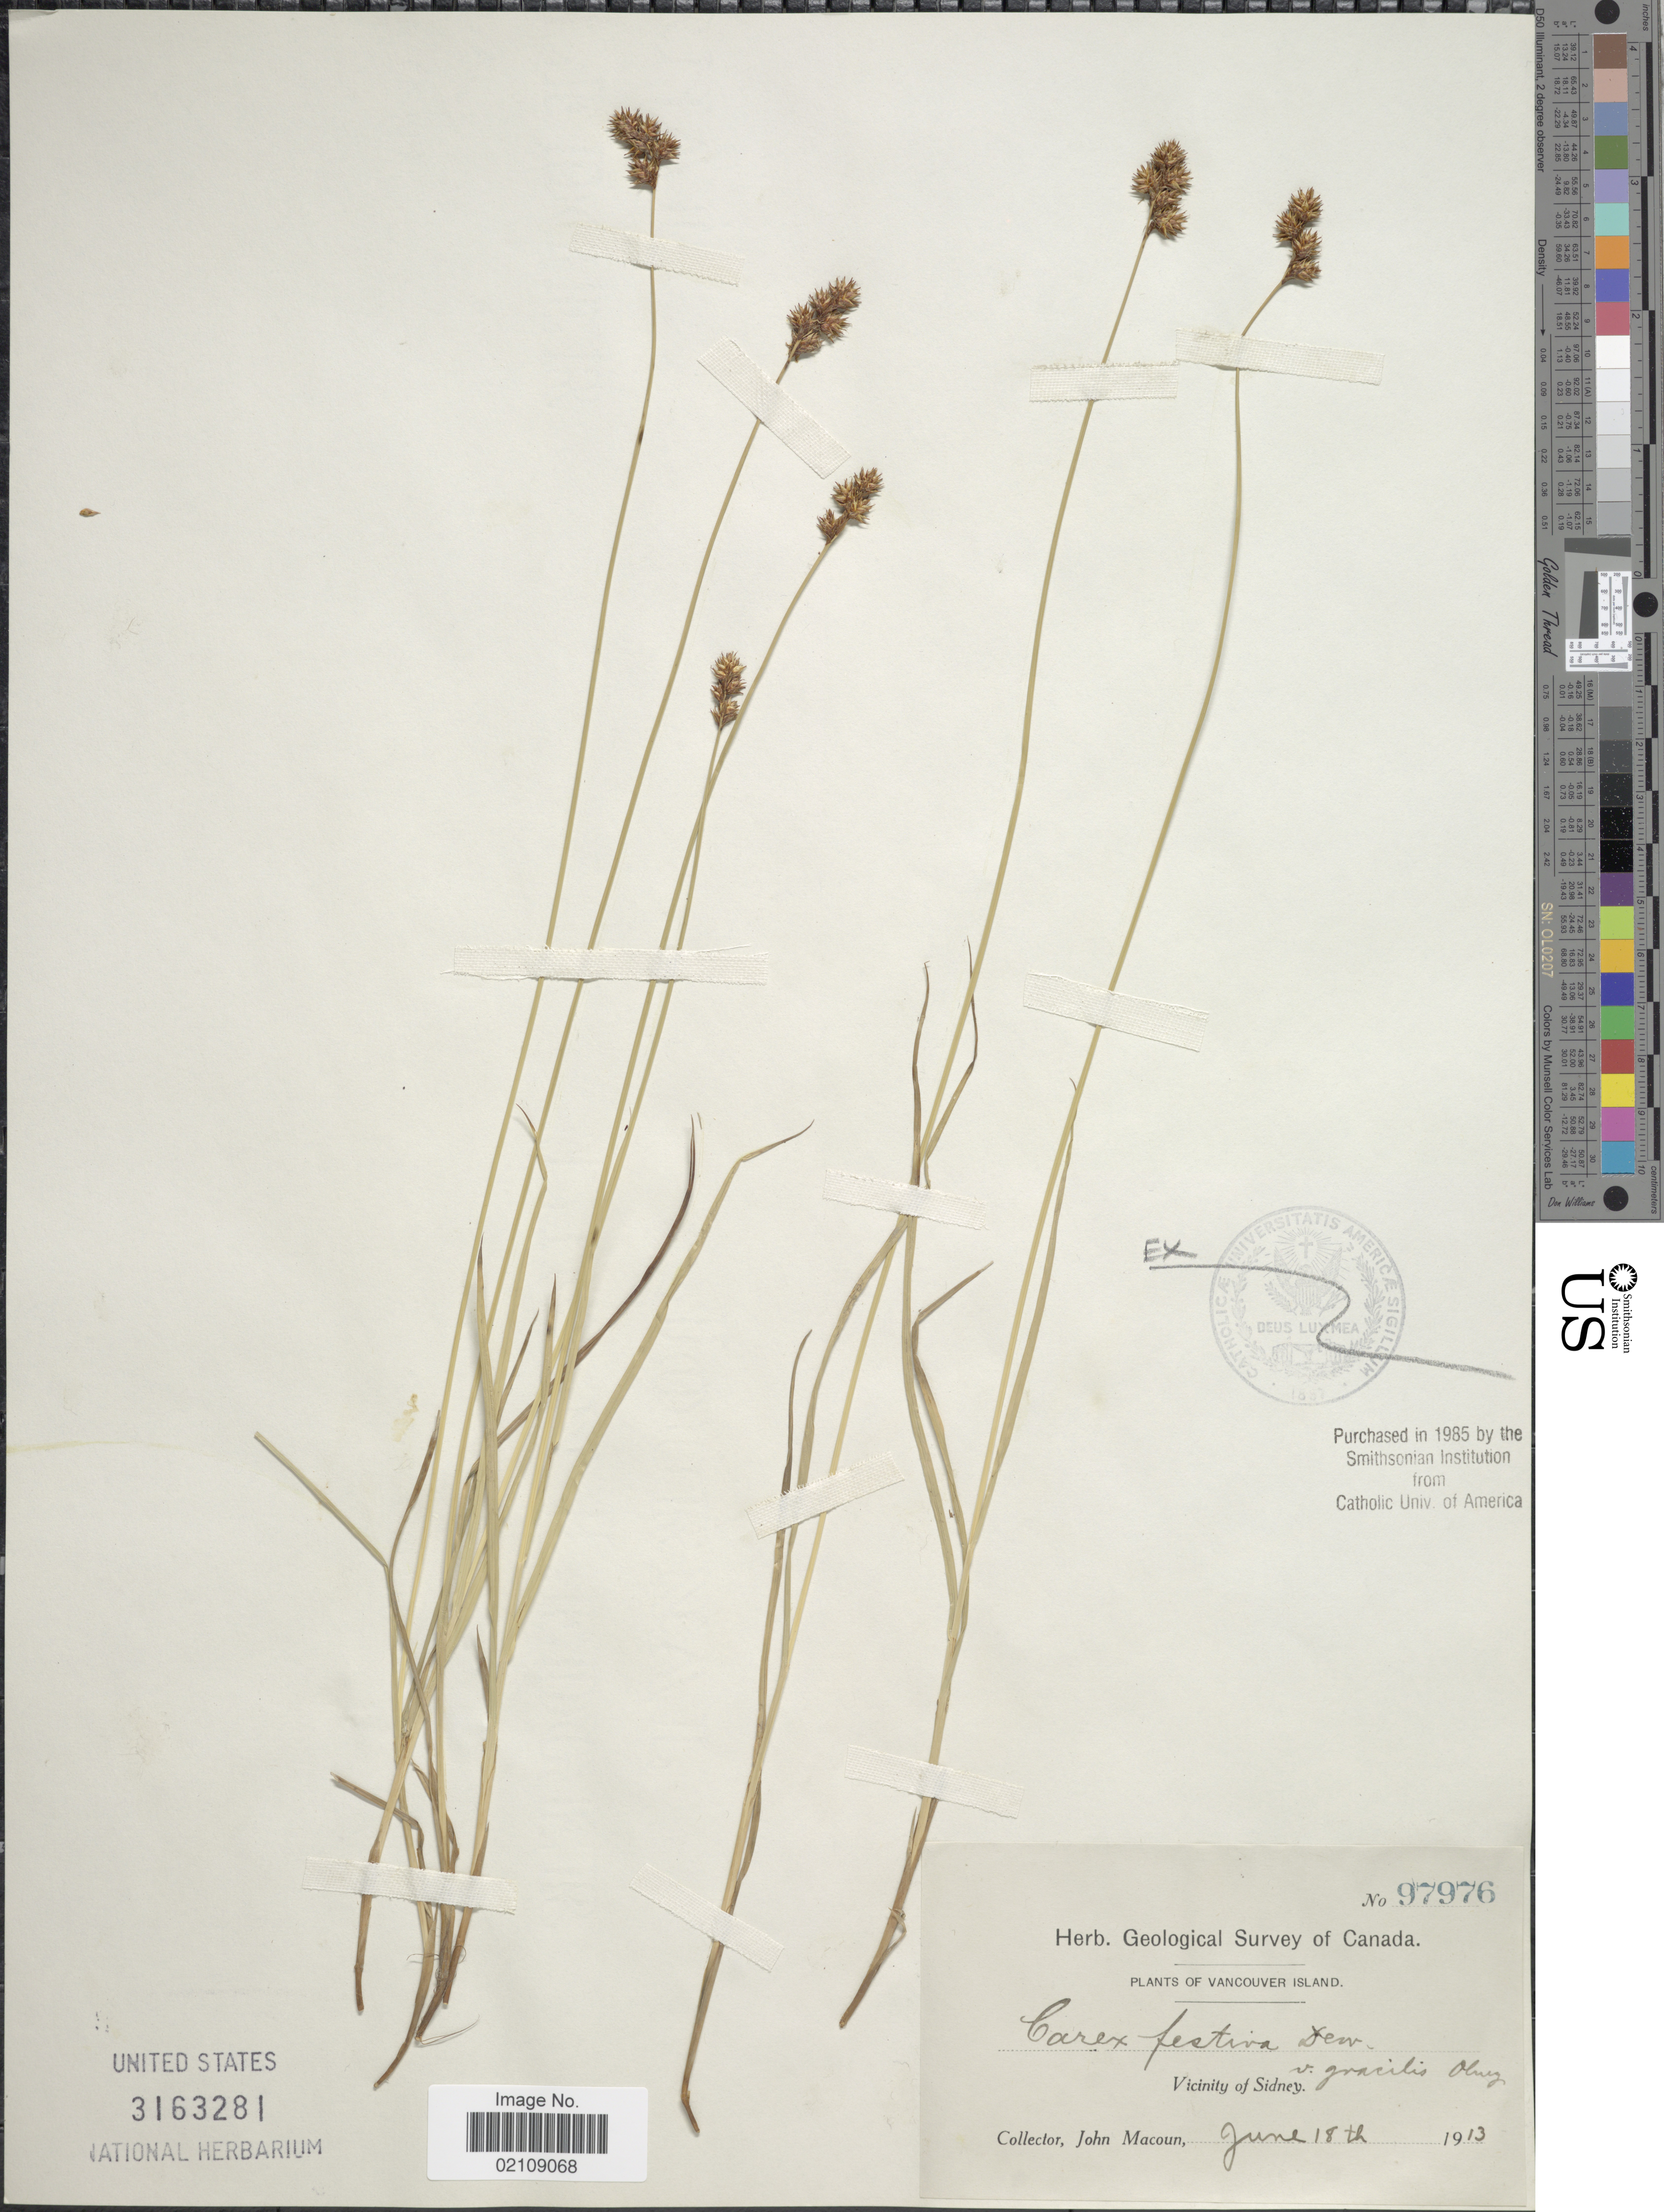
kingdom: Plantae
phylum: Tracheophyta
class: Liliopsida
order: Poales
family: Cyperaceae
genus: Carex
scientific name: Carex pachystachya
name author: Cham. ex Steud.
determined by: Strong, Mark T., (BOT), Smithsonian Institution - National Museum of Natural History (UNITED STATES)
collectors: J. Macoun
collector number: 97976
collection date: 1913-06-18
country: Canada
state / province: British Columbia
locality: Vancouver Island. Vicinity of Sidney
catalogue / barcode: US 3163281